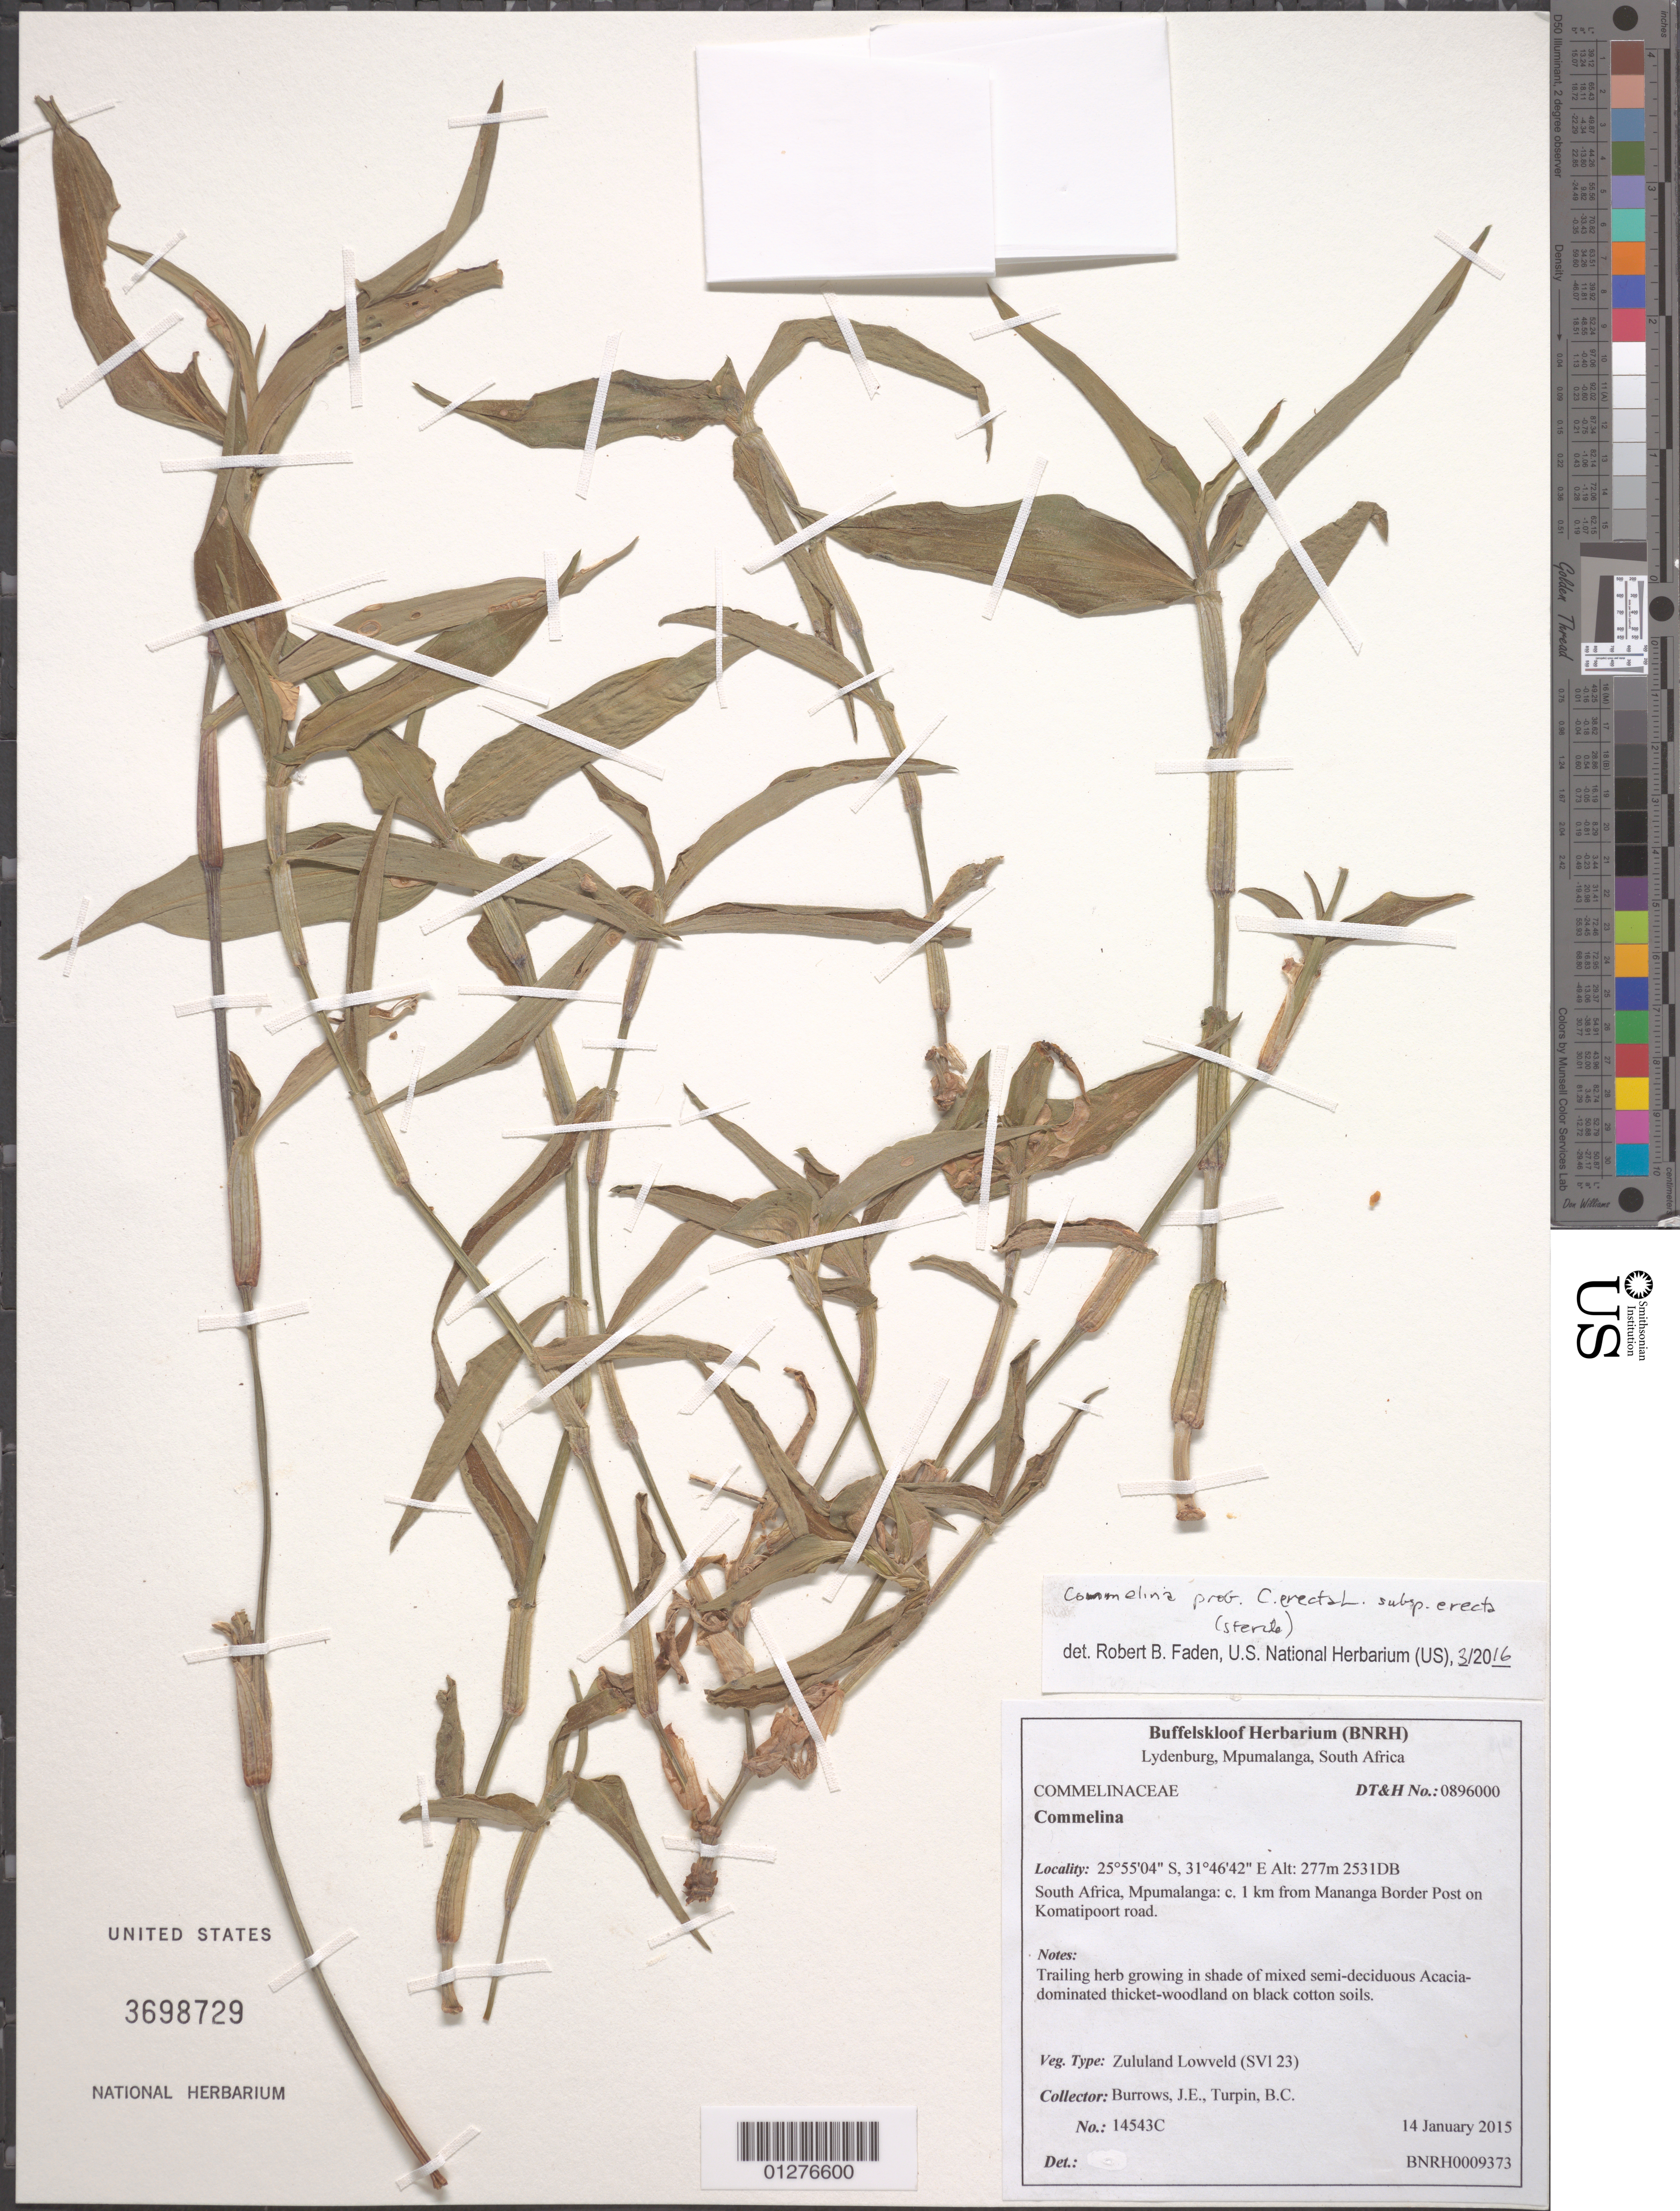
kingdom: Plantae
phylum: Tracheophyta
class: Liliopsida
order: Commelinales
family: Commelinaceae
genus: Commelina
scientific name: Commelina erecta subsp. erecta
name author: L.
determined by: Faden, Robert B., (US), Smithsonian Institution - National Museum of Natural History (UNITED STATES)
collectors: J. Burrows & B. C. Turpin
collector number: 14543C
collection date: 2015-01-14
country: South Africa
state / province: Mpumalanga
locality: c. 1 km from Mananga Border Post on Komatipoort road.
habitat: of mixed semi-deciduous Acacia-dominated thicket-woodland on black cotton soils.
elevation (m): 277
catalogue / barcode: US 3698729